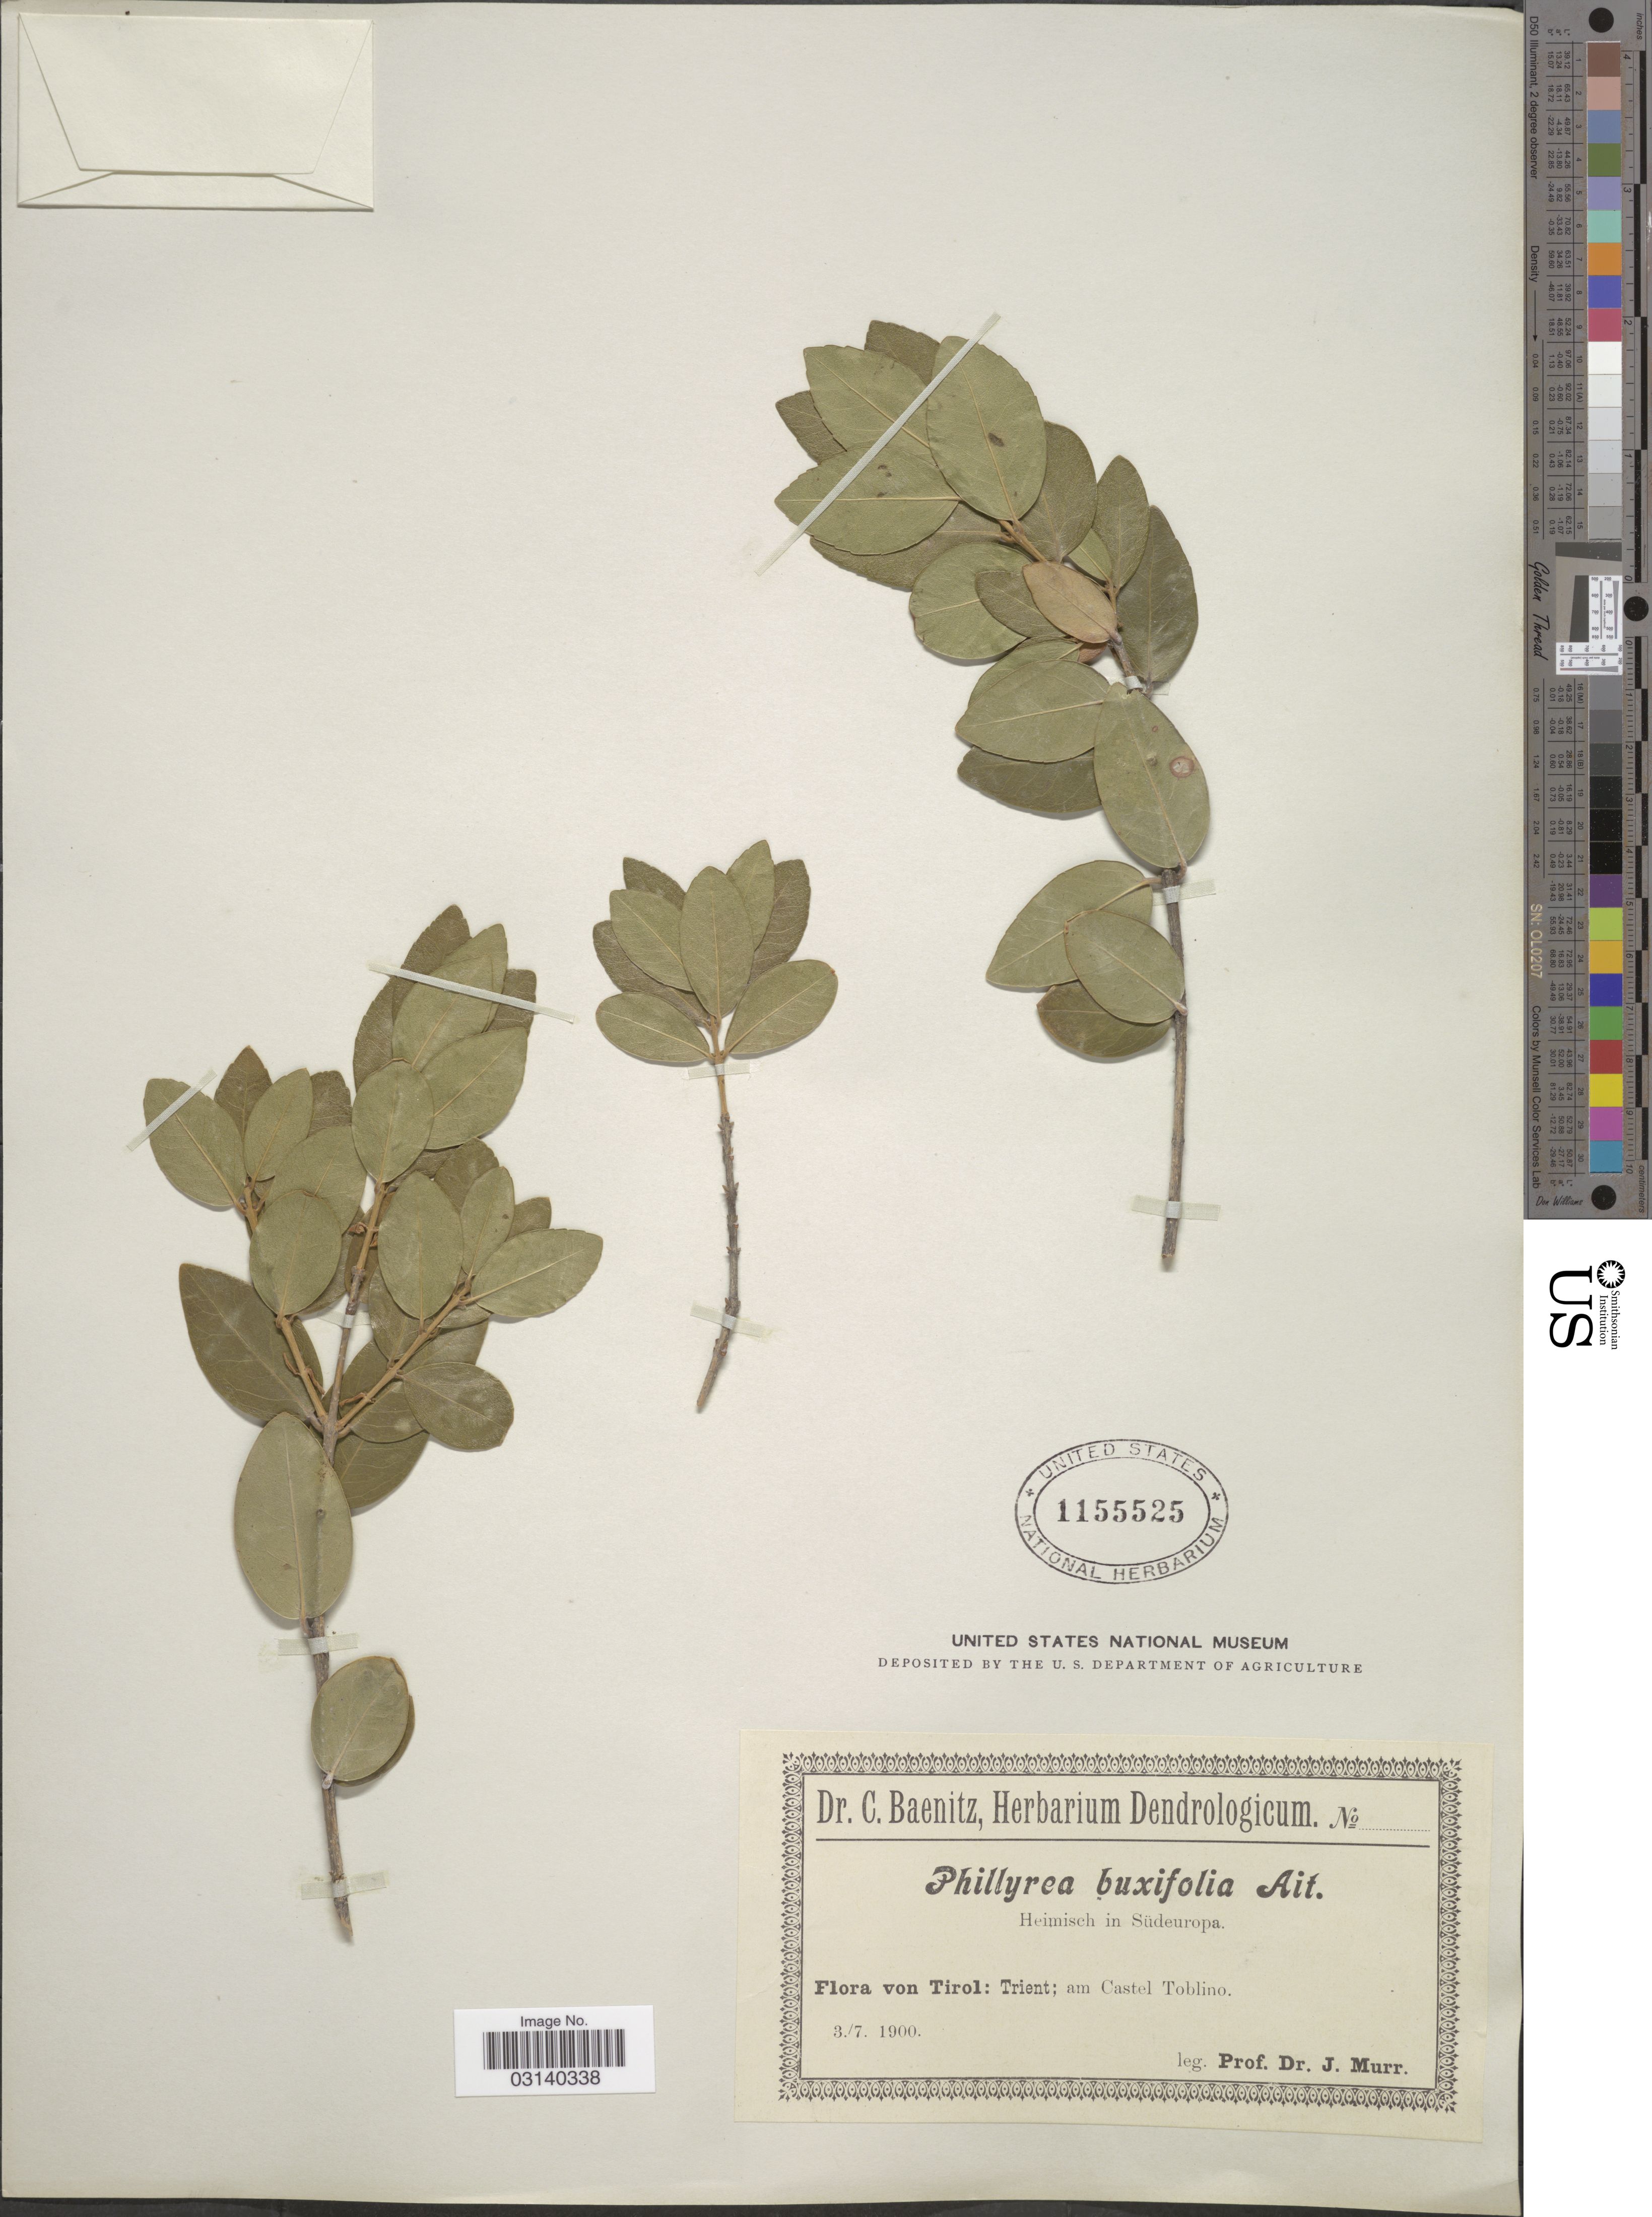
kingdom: Plantae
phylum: Tracheophyta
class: Magnoliopsida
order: Lamiales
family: Oleaceae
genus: Phillyrea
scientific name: Phillyrea buxifolia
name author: (Aiton) Link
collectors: J. Murr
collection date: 1900-07-03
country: Italy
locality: Tirol: Trient; am Castel Toblino.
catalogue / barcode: US 1155525